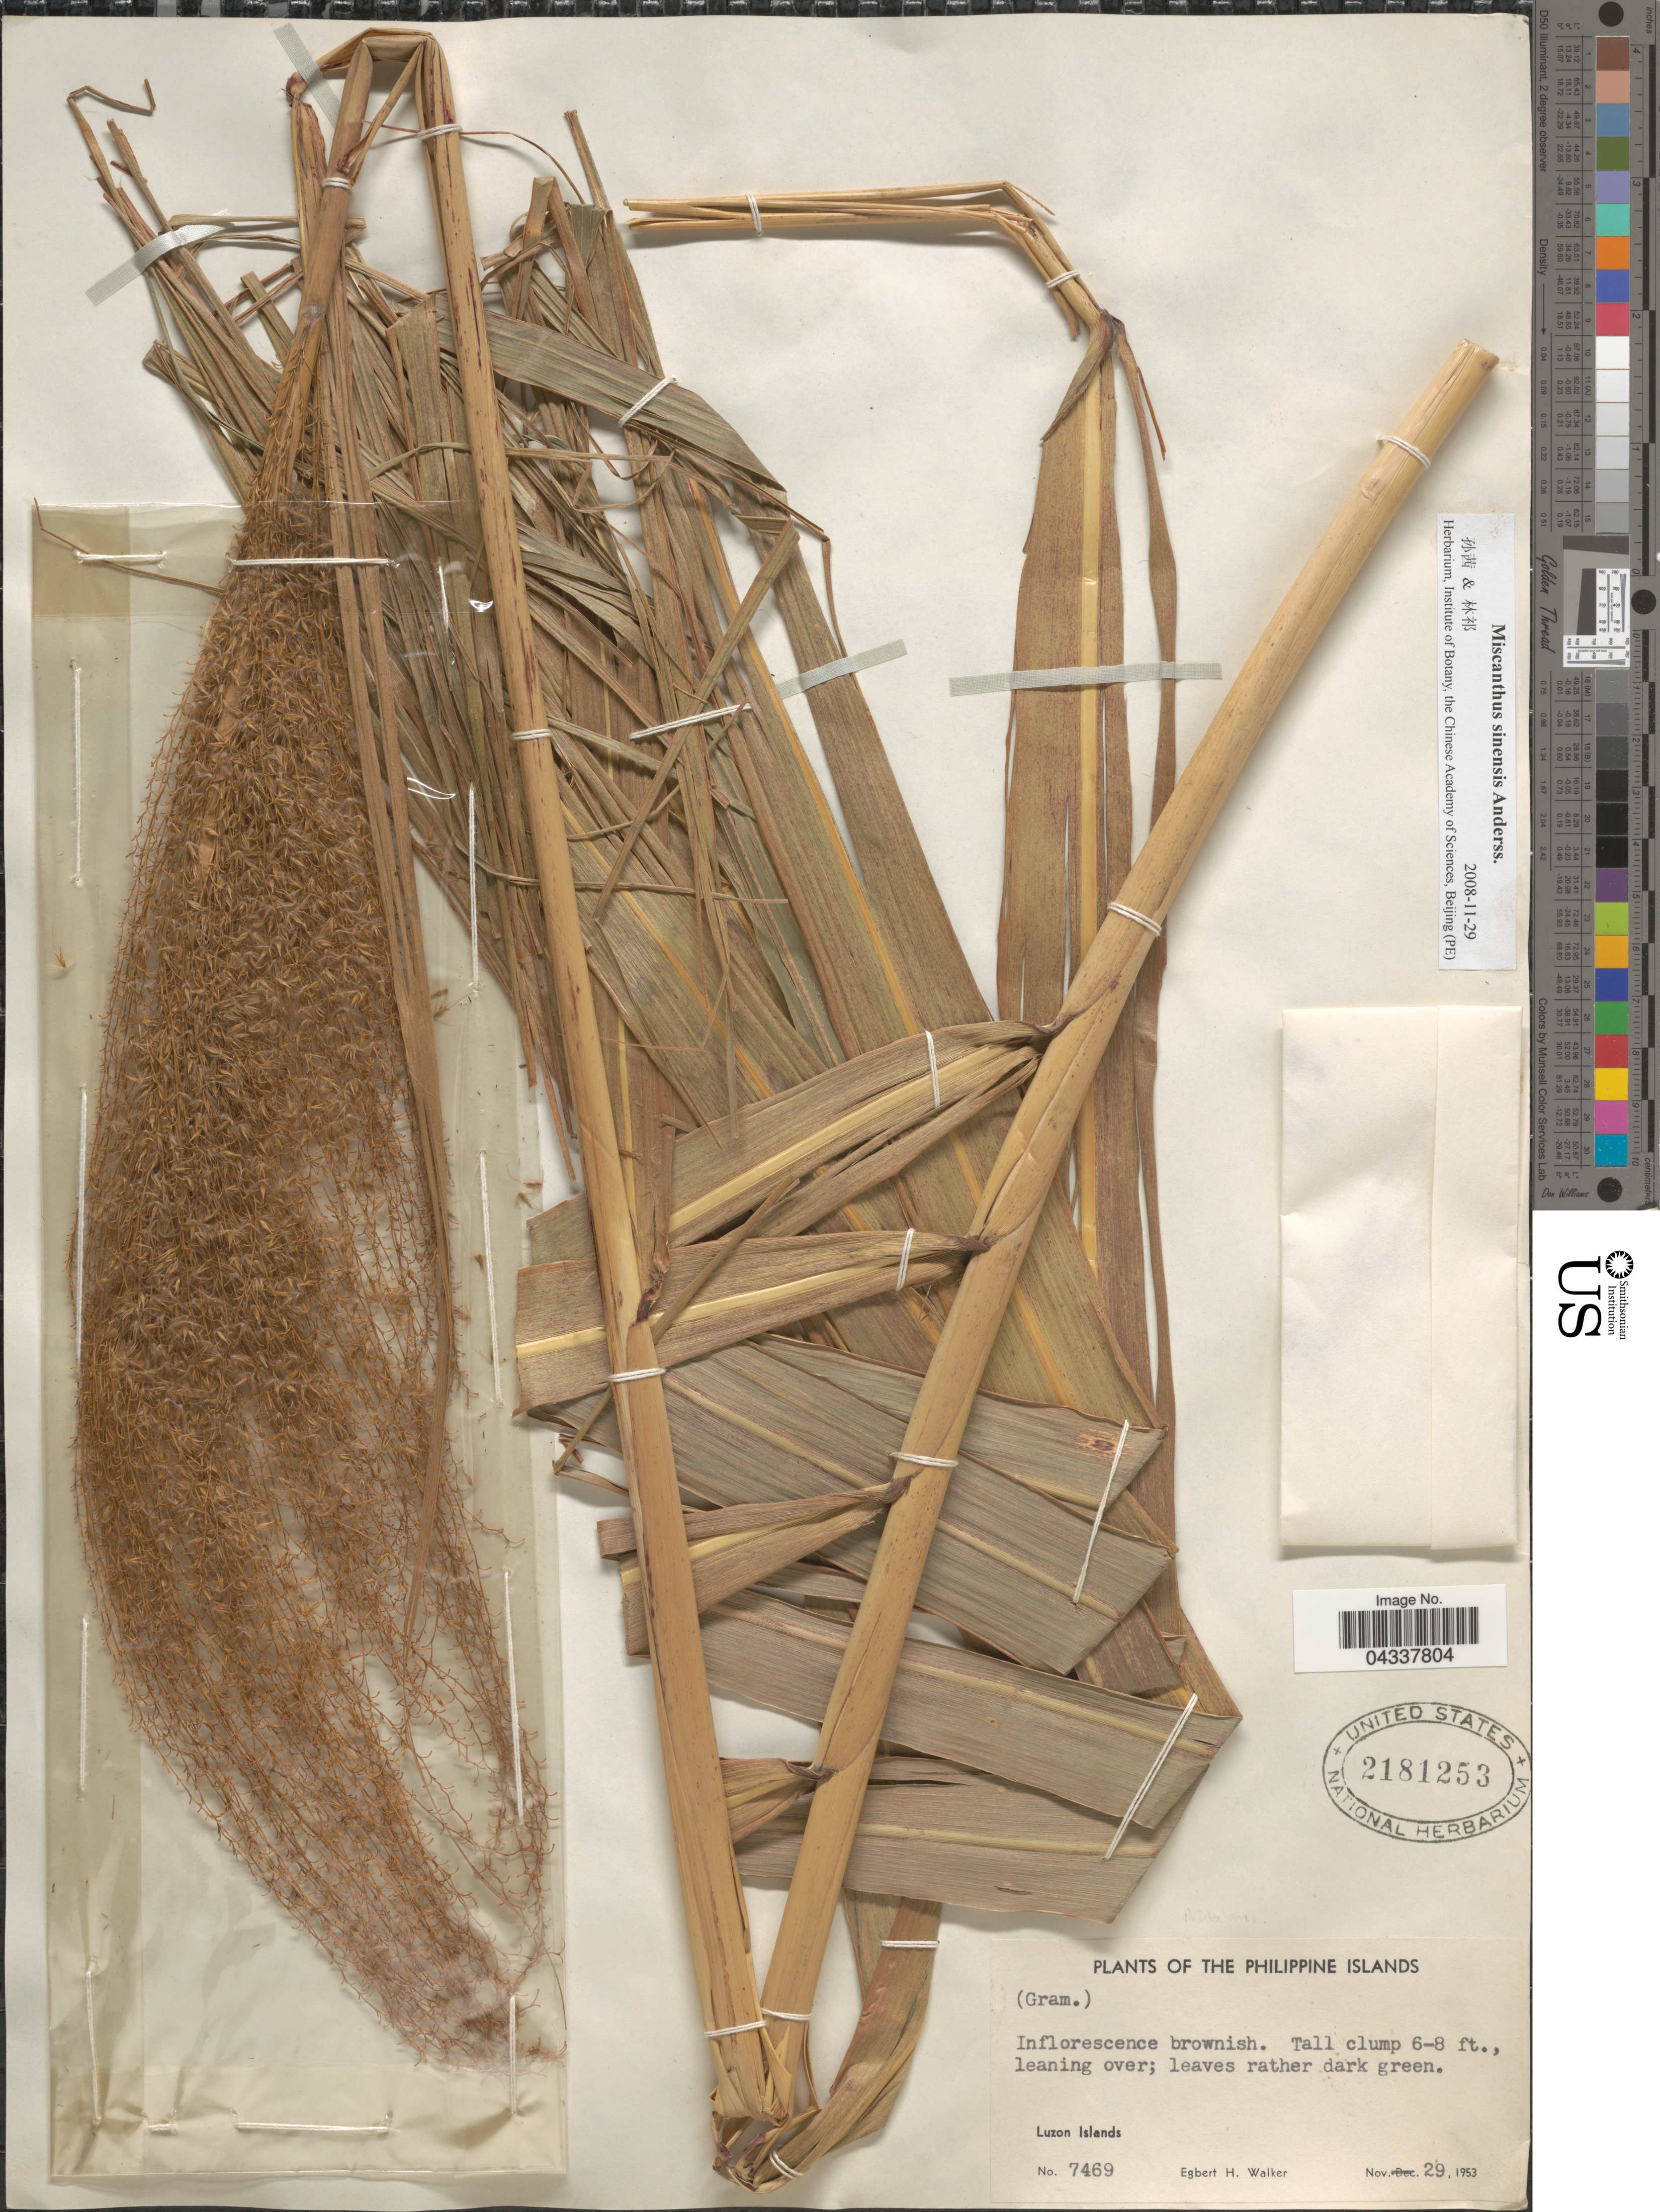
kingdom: Plantae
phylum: Tracheophyta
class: Liliopsida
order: Poales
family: Poaceae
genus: Miscanthus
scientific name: Miscanthus sinensis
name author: Andersson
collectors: E. H. Walker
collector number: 7469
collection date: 1953-11-29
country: Philippines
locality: Luzon Islands.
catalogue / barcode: US 2181253